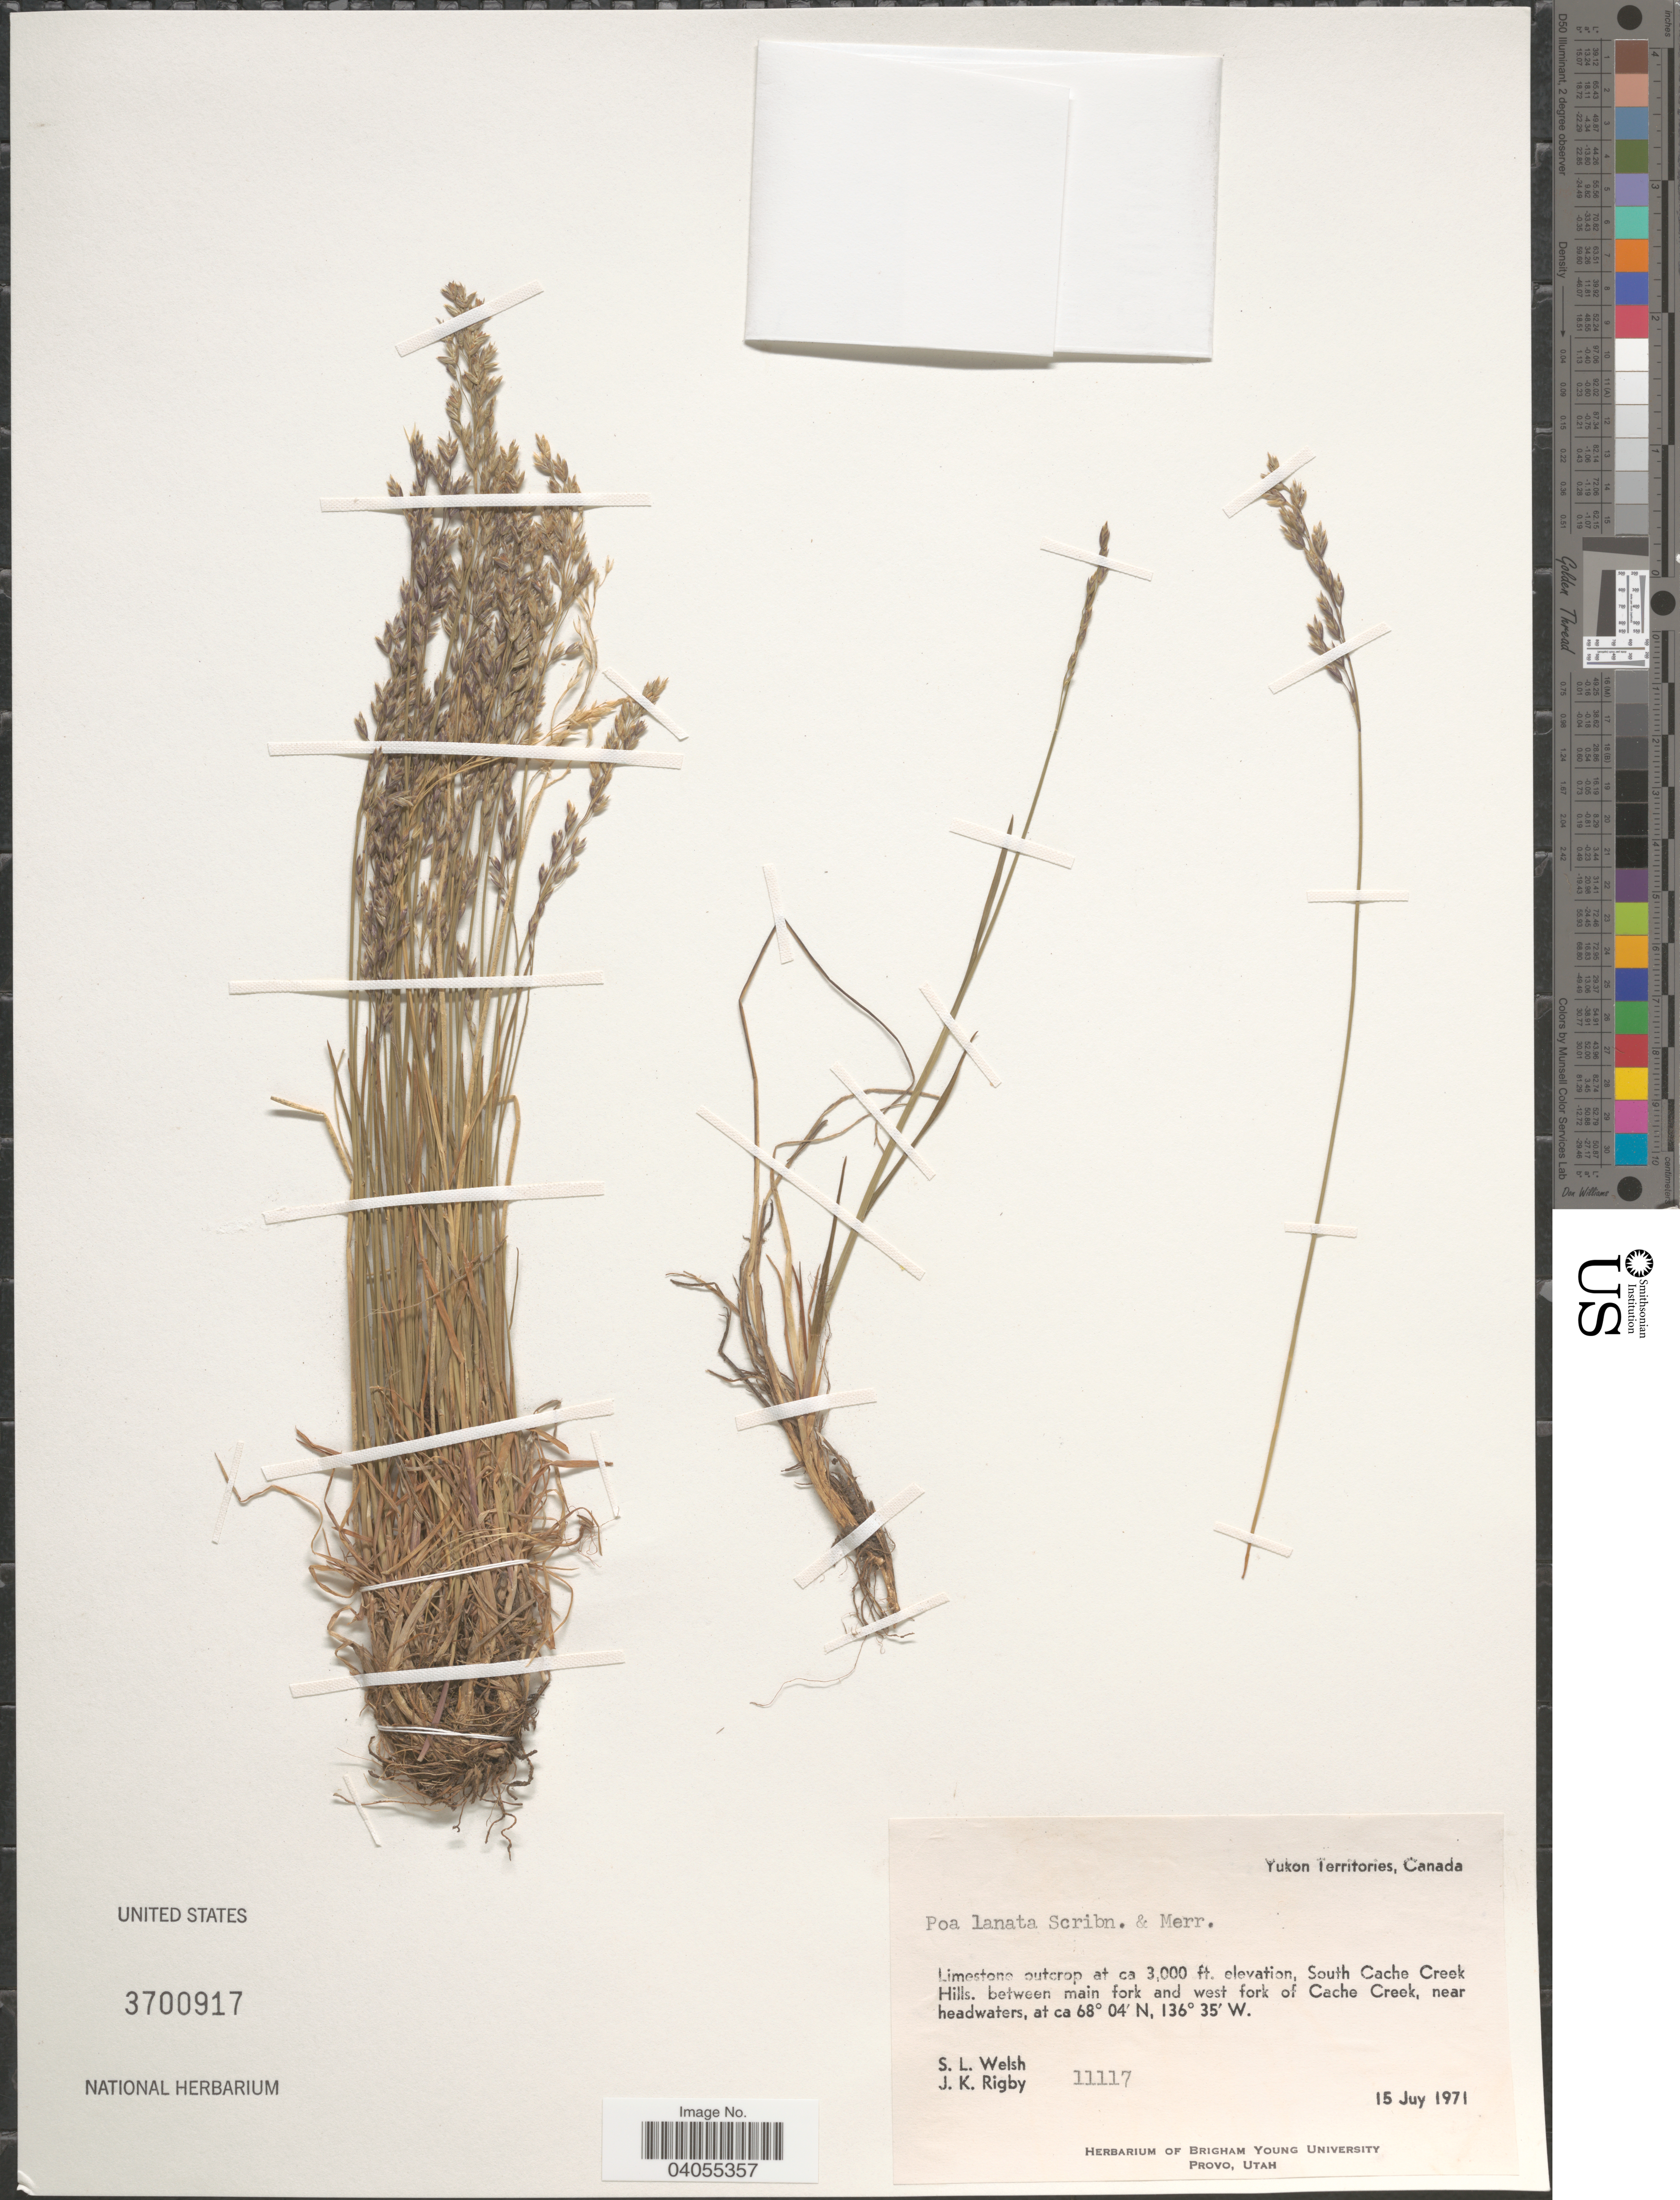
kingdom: Plantae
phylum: Tracheophyta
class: Liliopsida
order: Poales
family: Poaceae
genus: Poa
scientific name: Poa arctica subsp. lanata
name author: (Scribn. & Merr.) Soreng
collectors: S. Welsh & J. Rigby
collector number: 11117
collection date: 1971-07-15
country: Canada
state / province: Yukon Territory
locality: Yukon Territories. Limestone outcrop, South Cache Creek Hills. between main fork and west fork of Cache Creek, near headwaters.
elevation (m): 914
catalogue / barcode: US 3700917